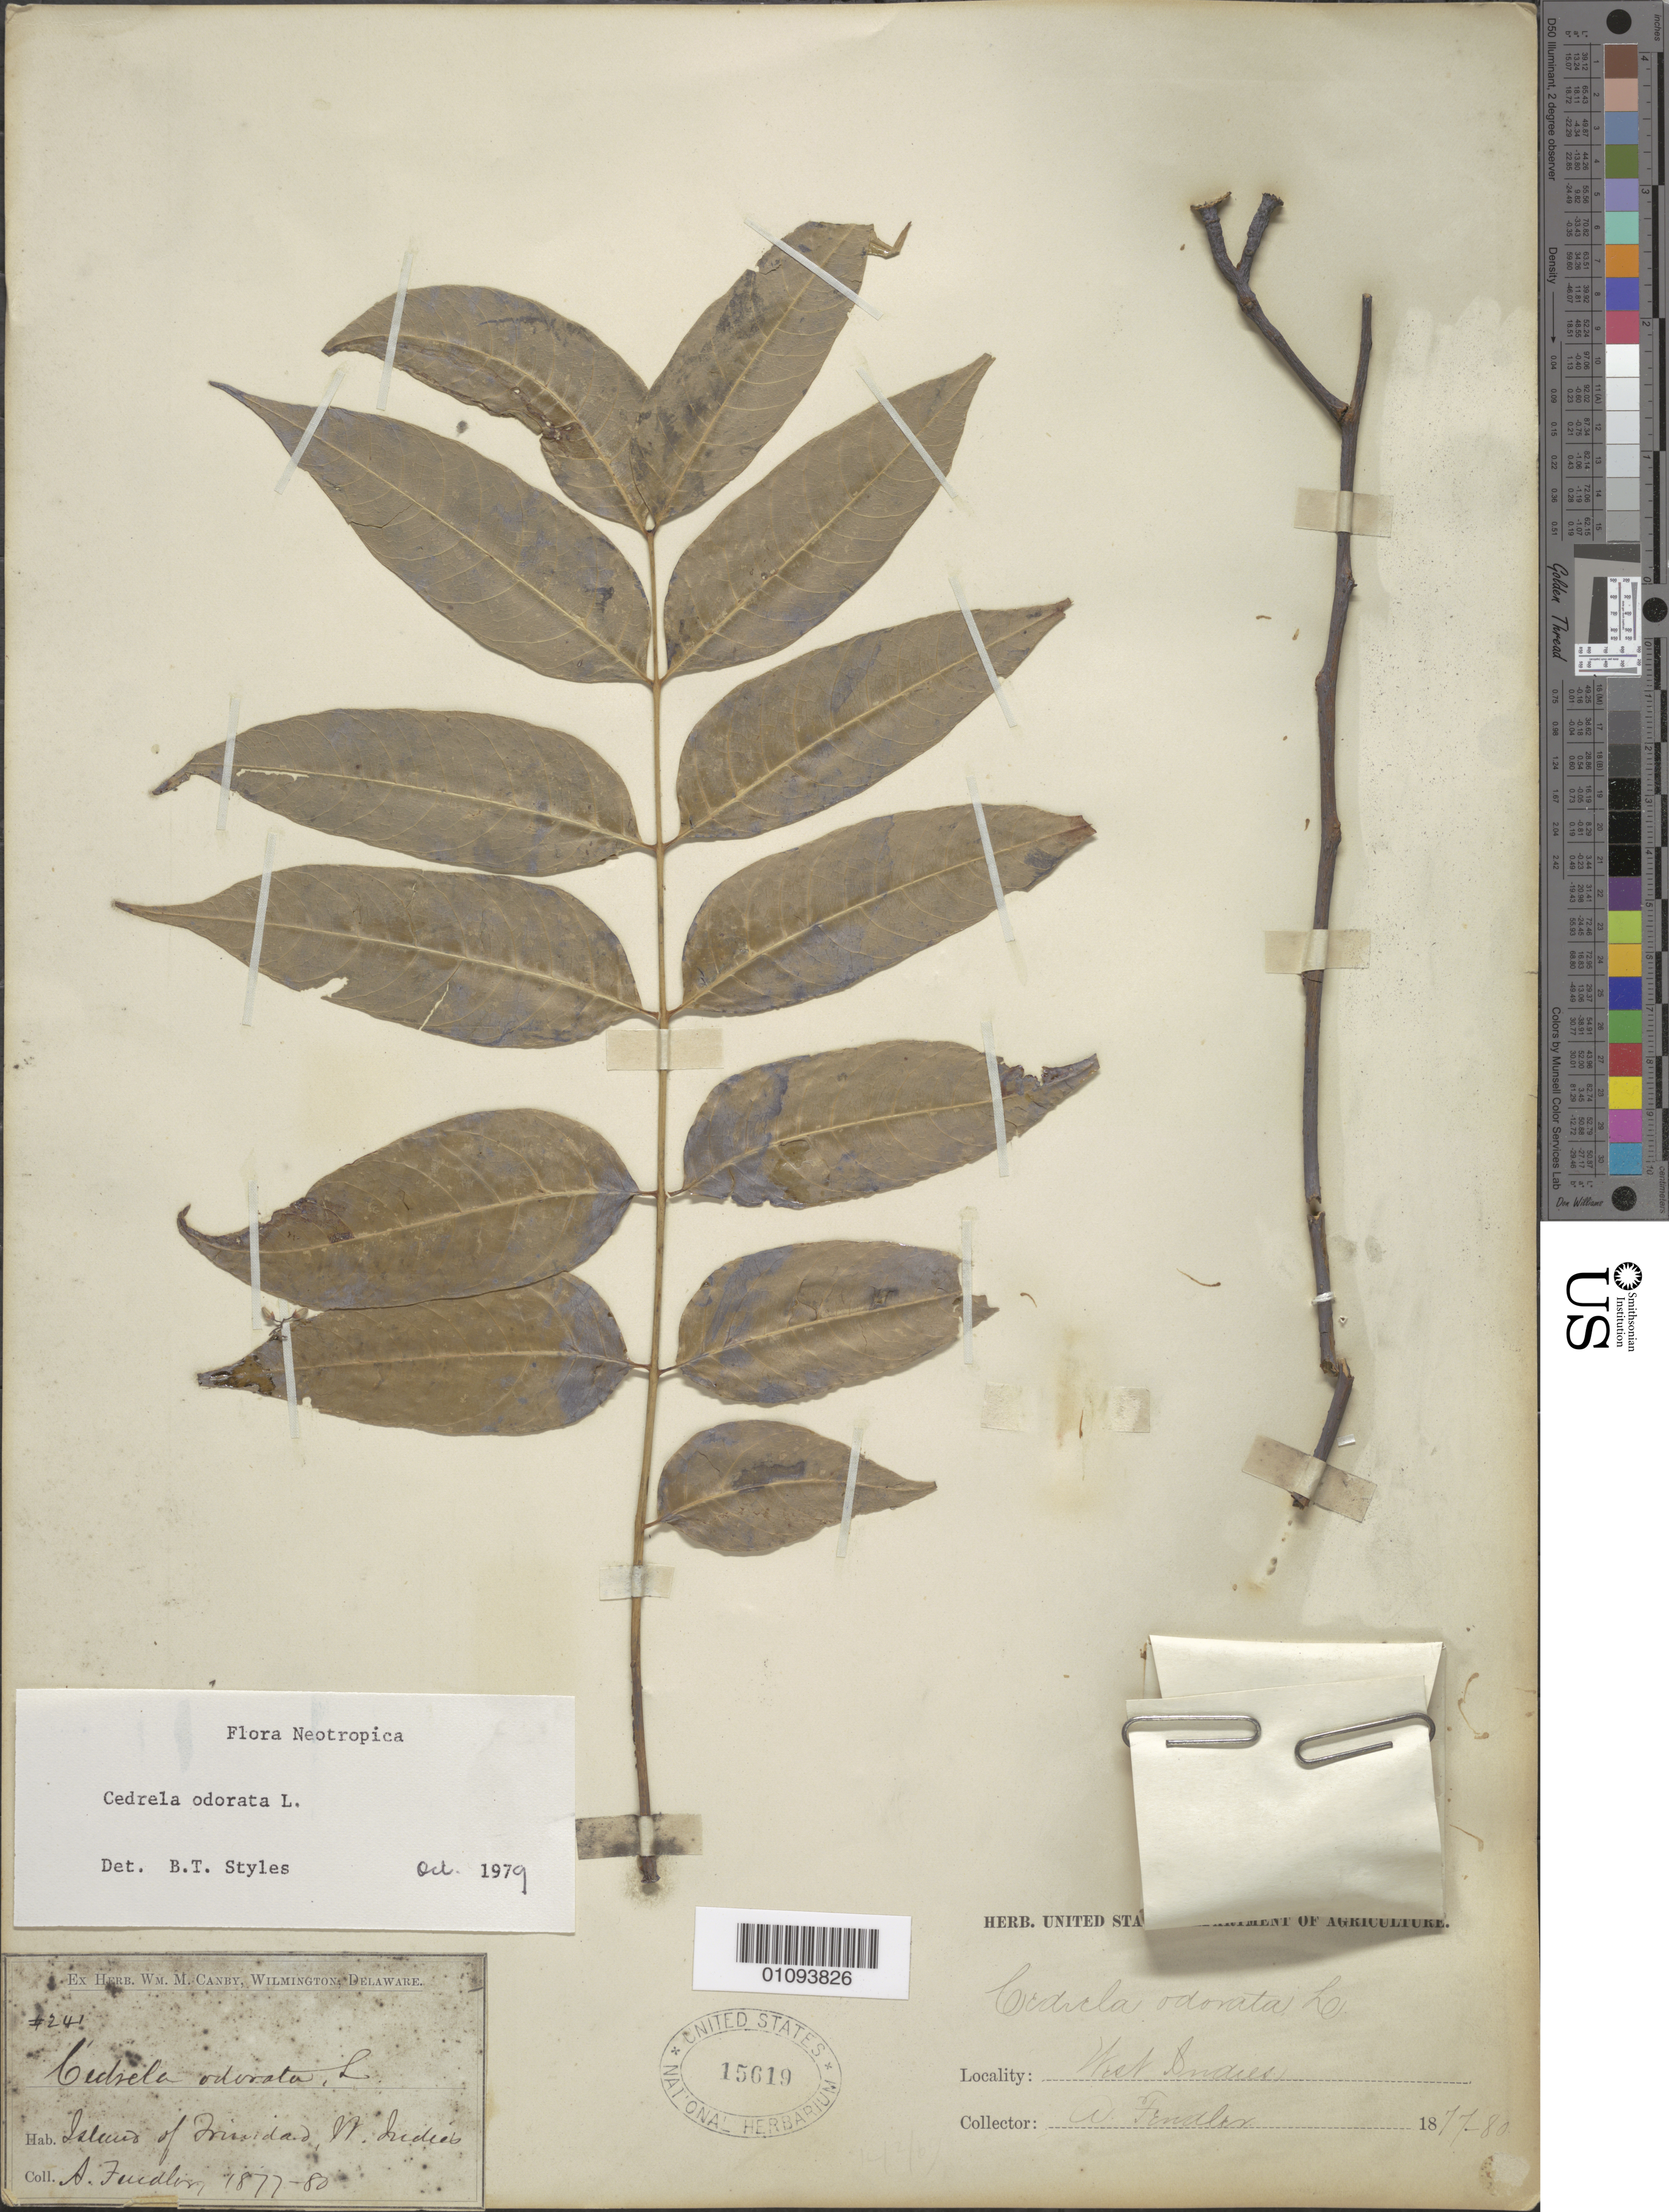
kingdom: Plantae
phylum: Tracheophyta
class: Magnoliopsida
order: Sapindales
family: Meliaceae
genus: Cedrela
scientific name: Cedrela odorata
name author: L.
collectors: A. Fendler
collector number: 241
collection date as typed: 1877 to -- --- 1880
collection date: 1877/1880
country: Trinidad and Tobago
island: Trinidad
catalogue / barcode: US 15619